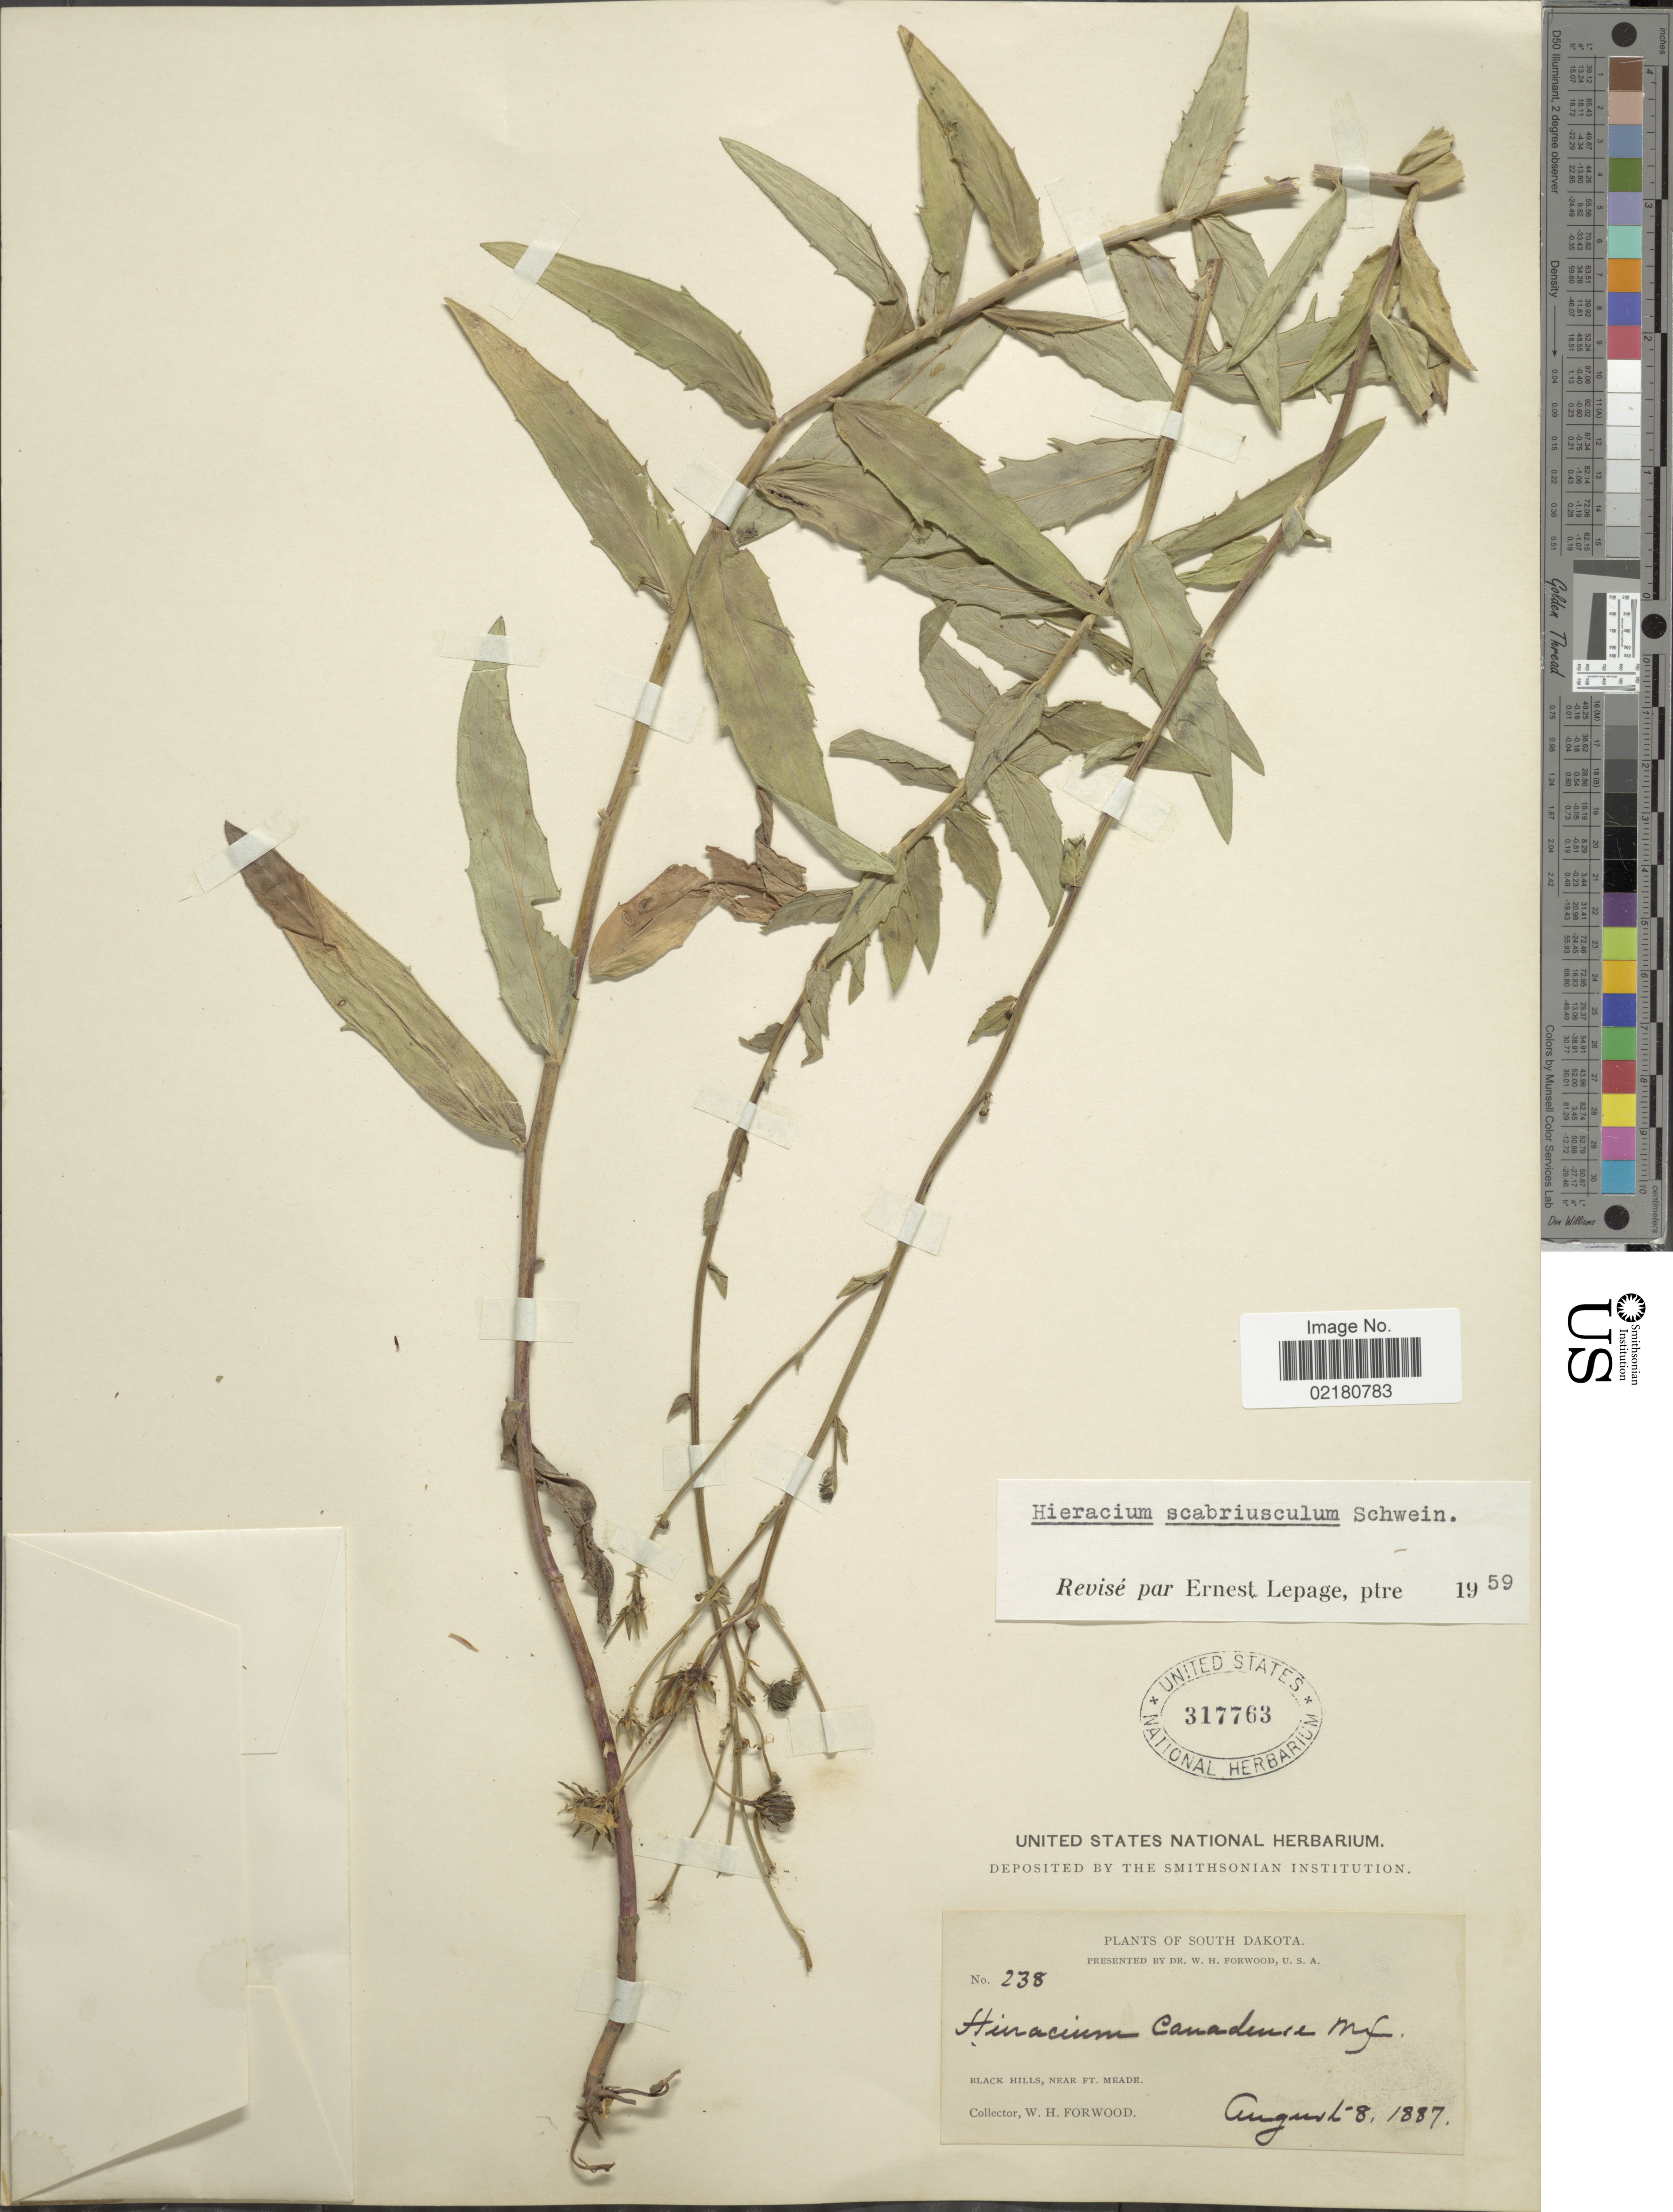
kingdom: Plantae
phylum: Tracheophyta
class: Magnoliopsida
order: Asterales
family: Asteraceae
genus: Hieracium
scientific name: Hieracium umbellatum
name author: L.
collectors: W. Forwood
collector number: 238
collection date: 1887-08-08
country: United States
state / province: South Dakota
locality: Black Hills, near Ft. Meade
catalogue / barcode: US 317763